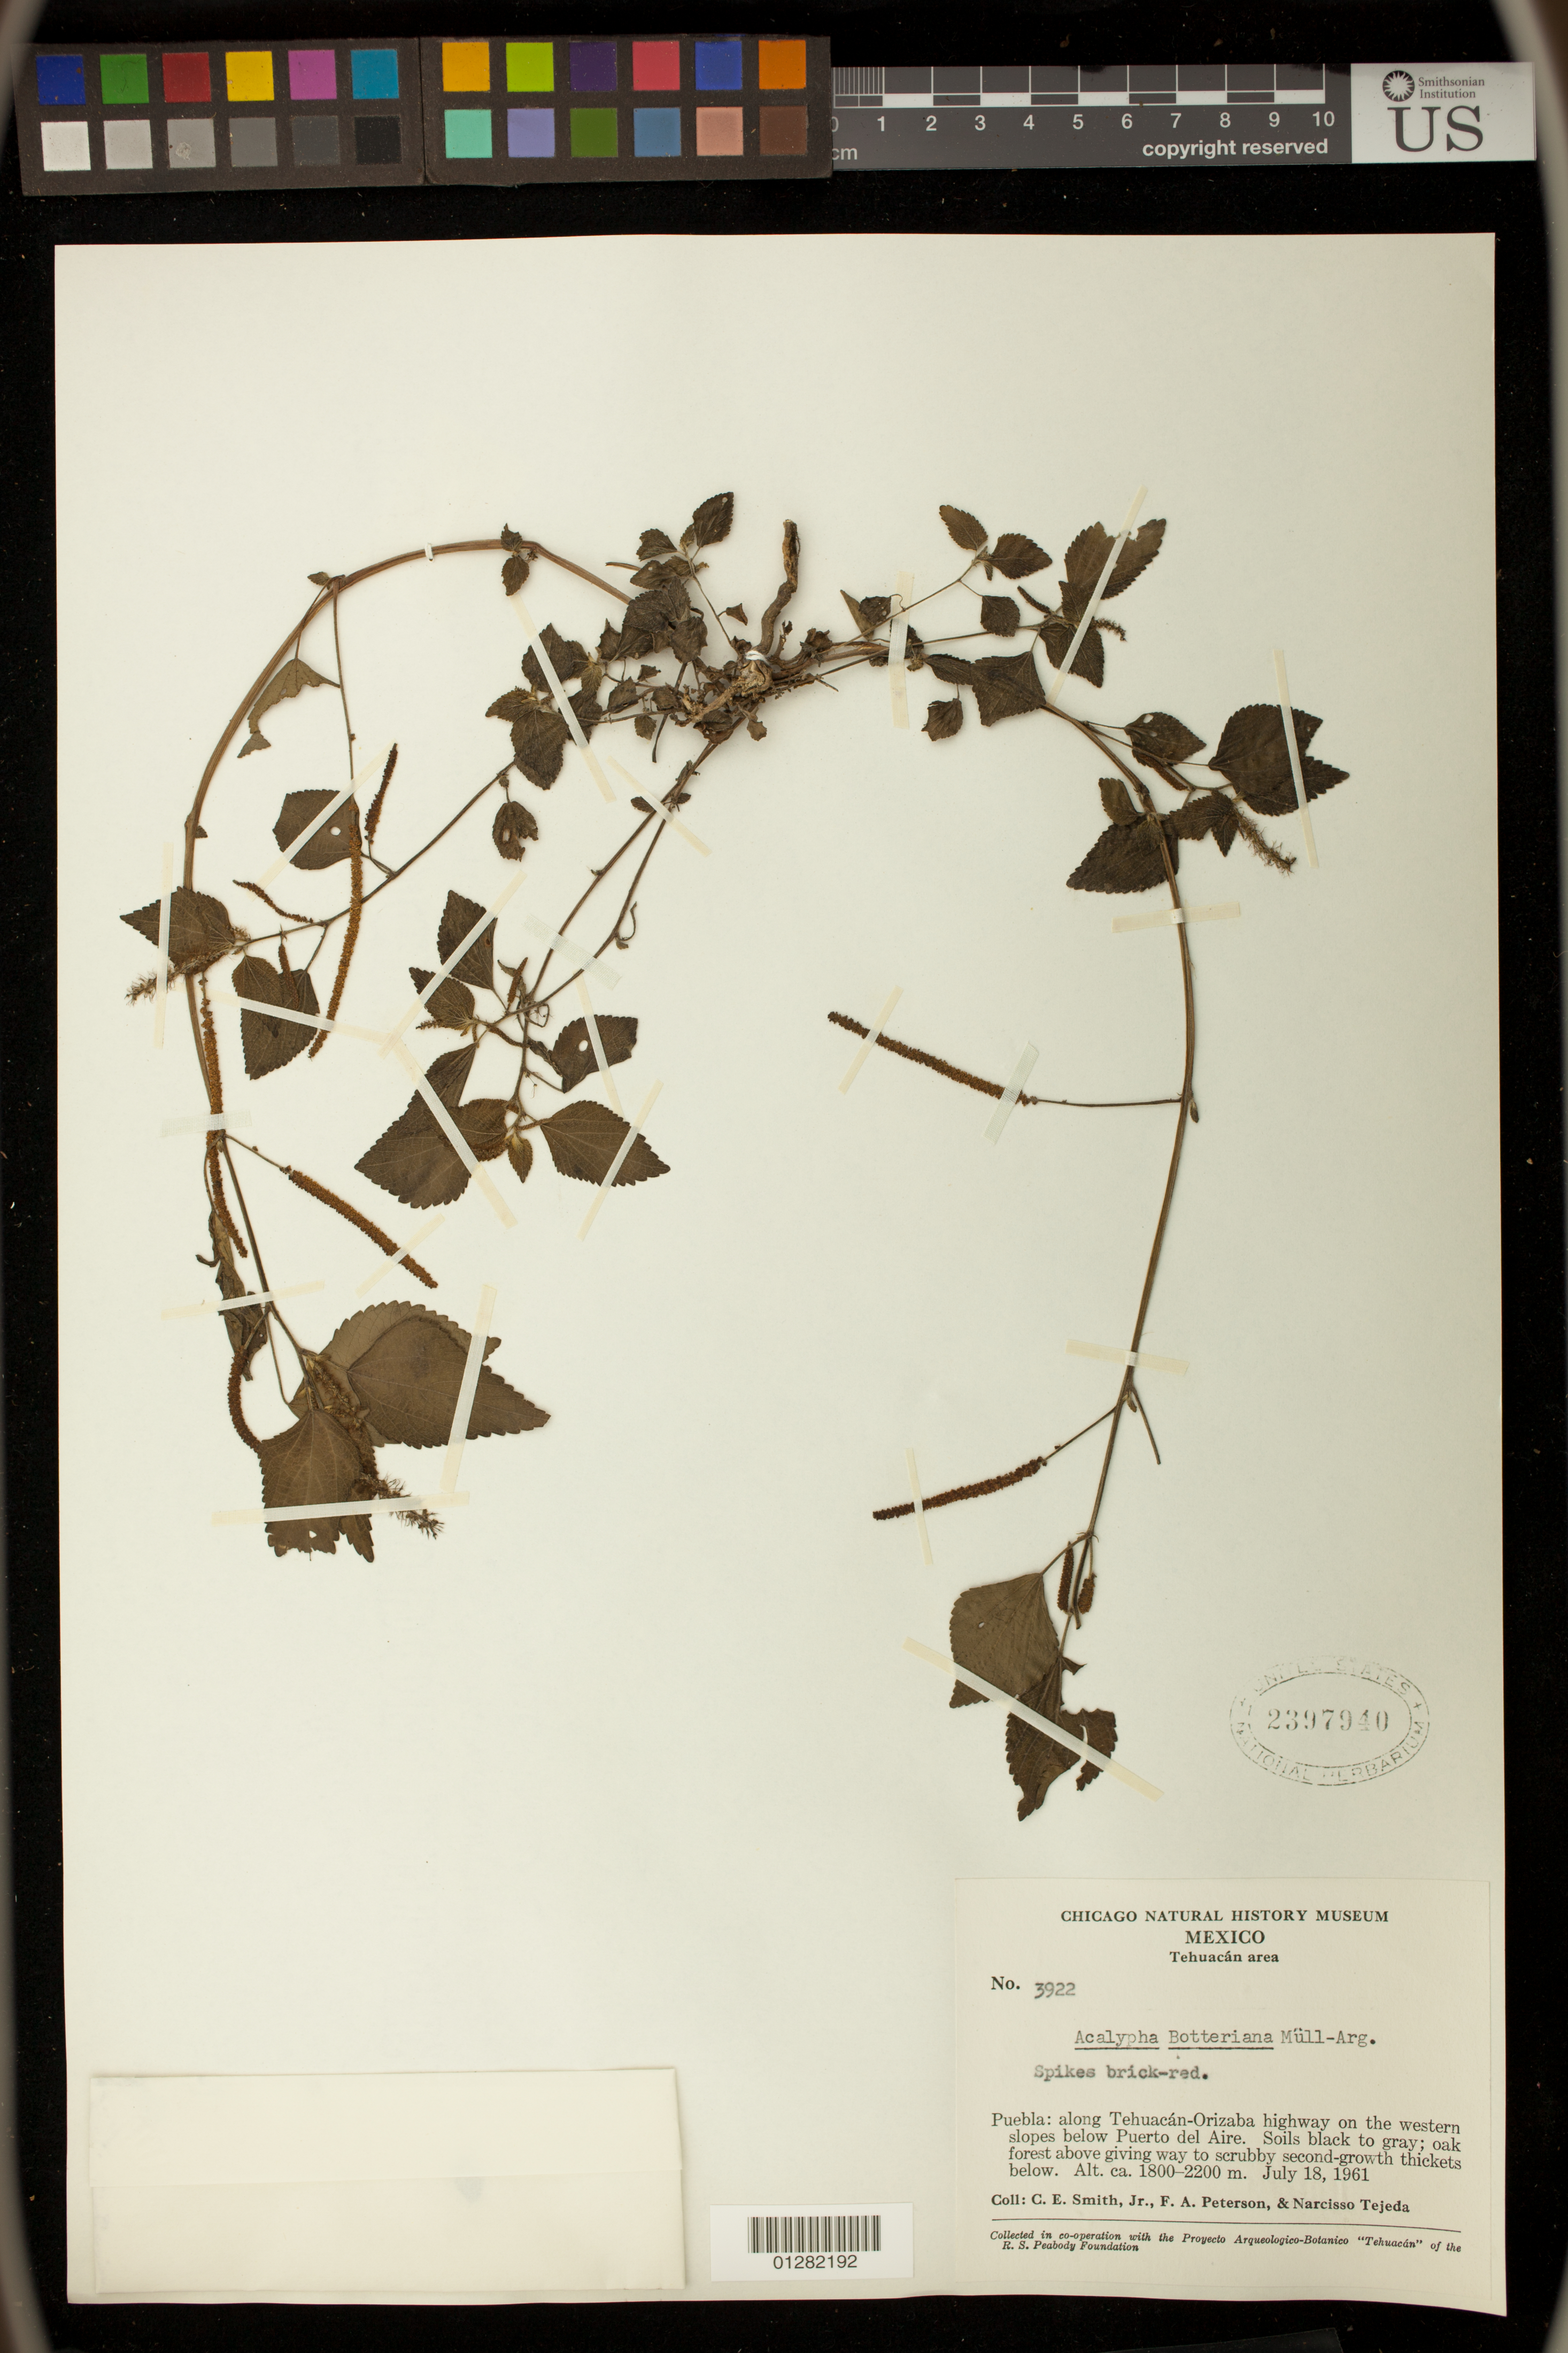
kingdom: Plantae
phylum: Tracheophyta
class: Magnoliopsida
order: Malpighiales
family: Euphorbiaceae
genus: Acalypha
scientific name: Acalypha botteriana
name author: Müll. Arg.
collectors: C. E. Smith Jr., F. A. Peterson & N. Tejeda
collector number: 3922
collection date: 1961-07-18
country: Mexico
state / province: Puebla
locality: Tehuacan area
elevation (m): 1800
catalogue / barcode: US 2397940